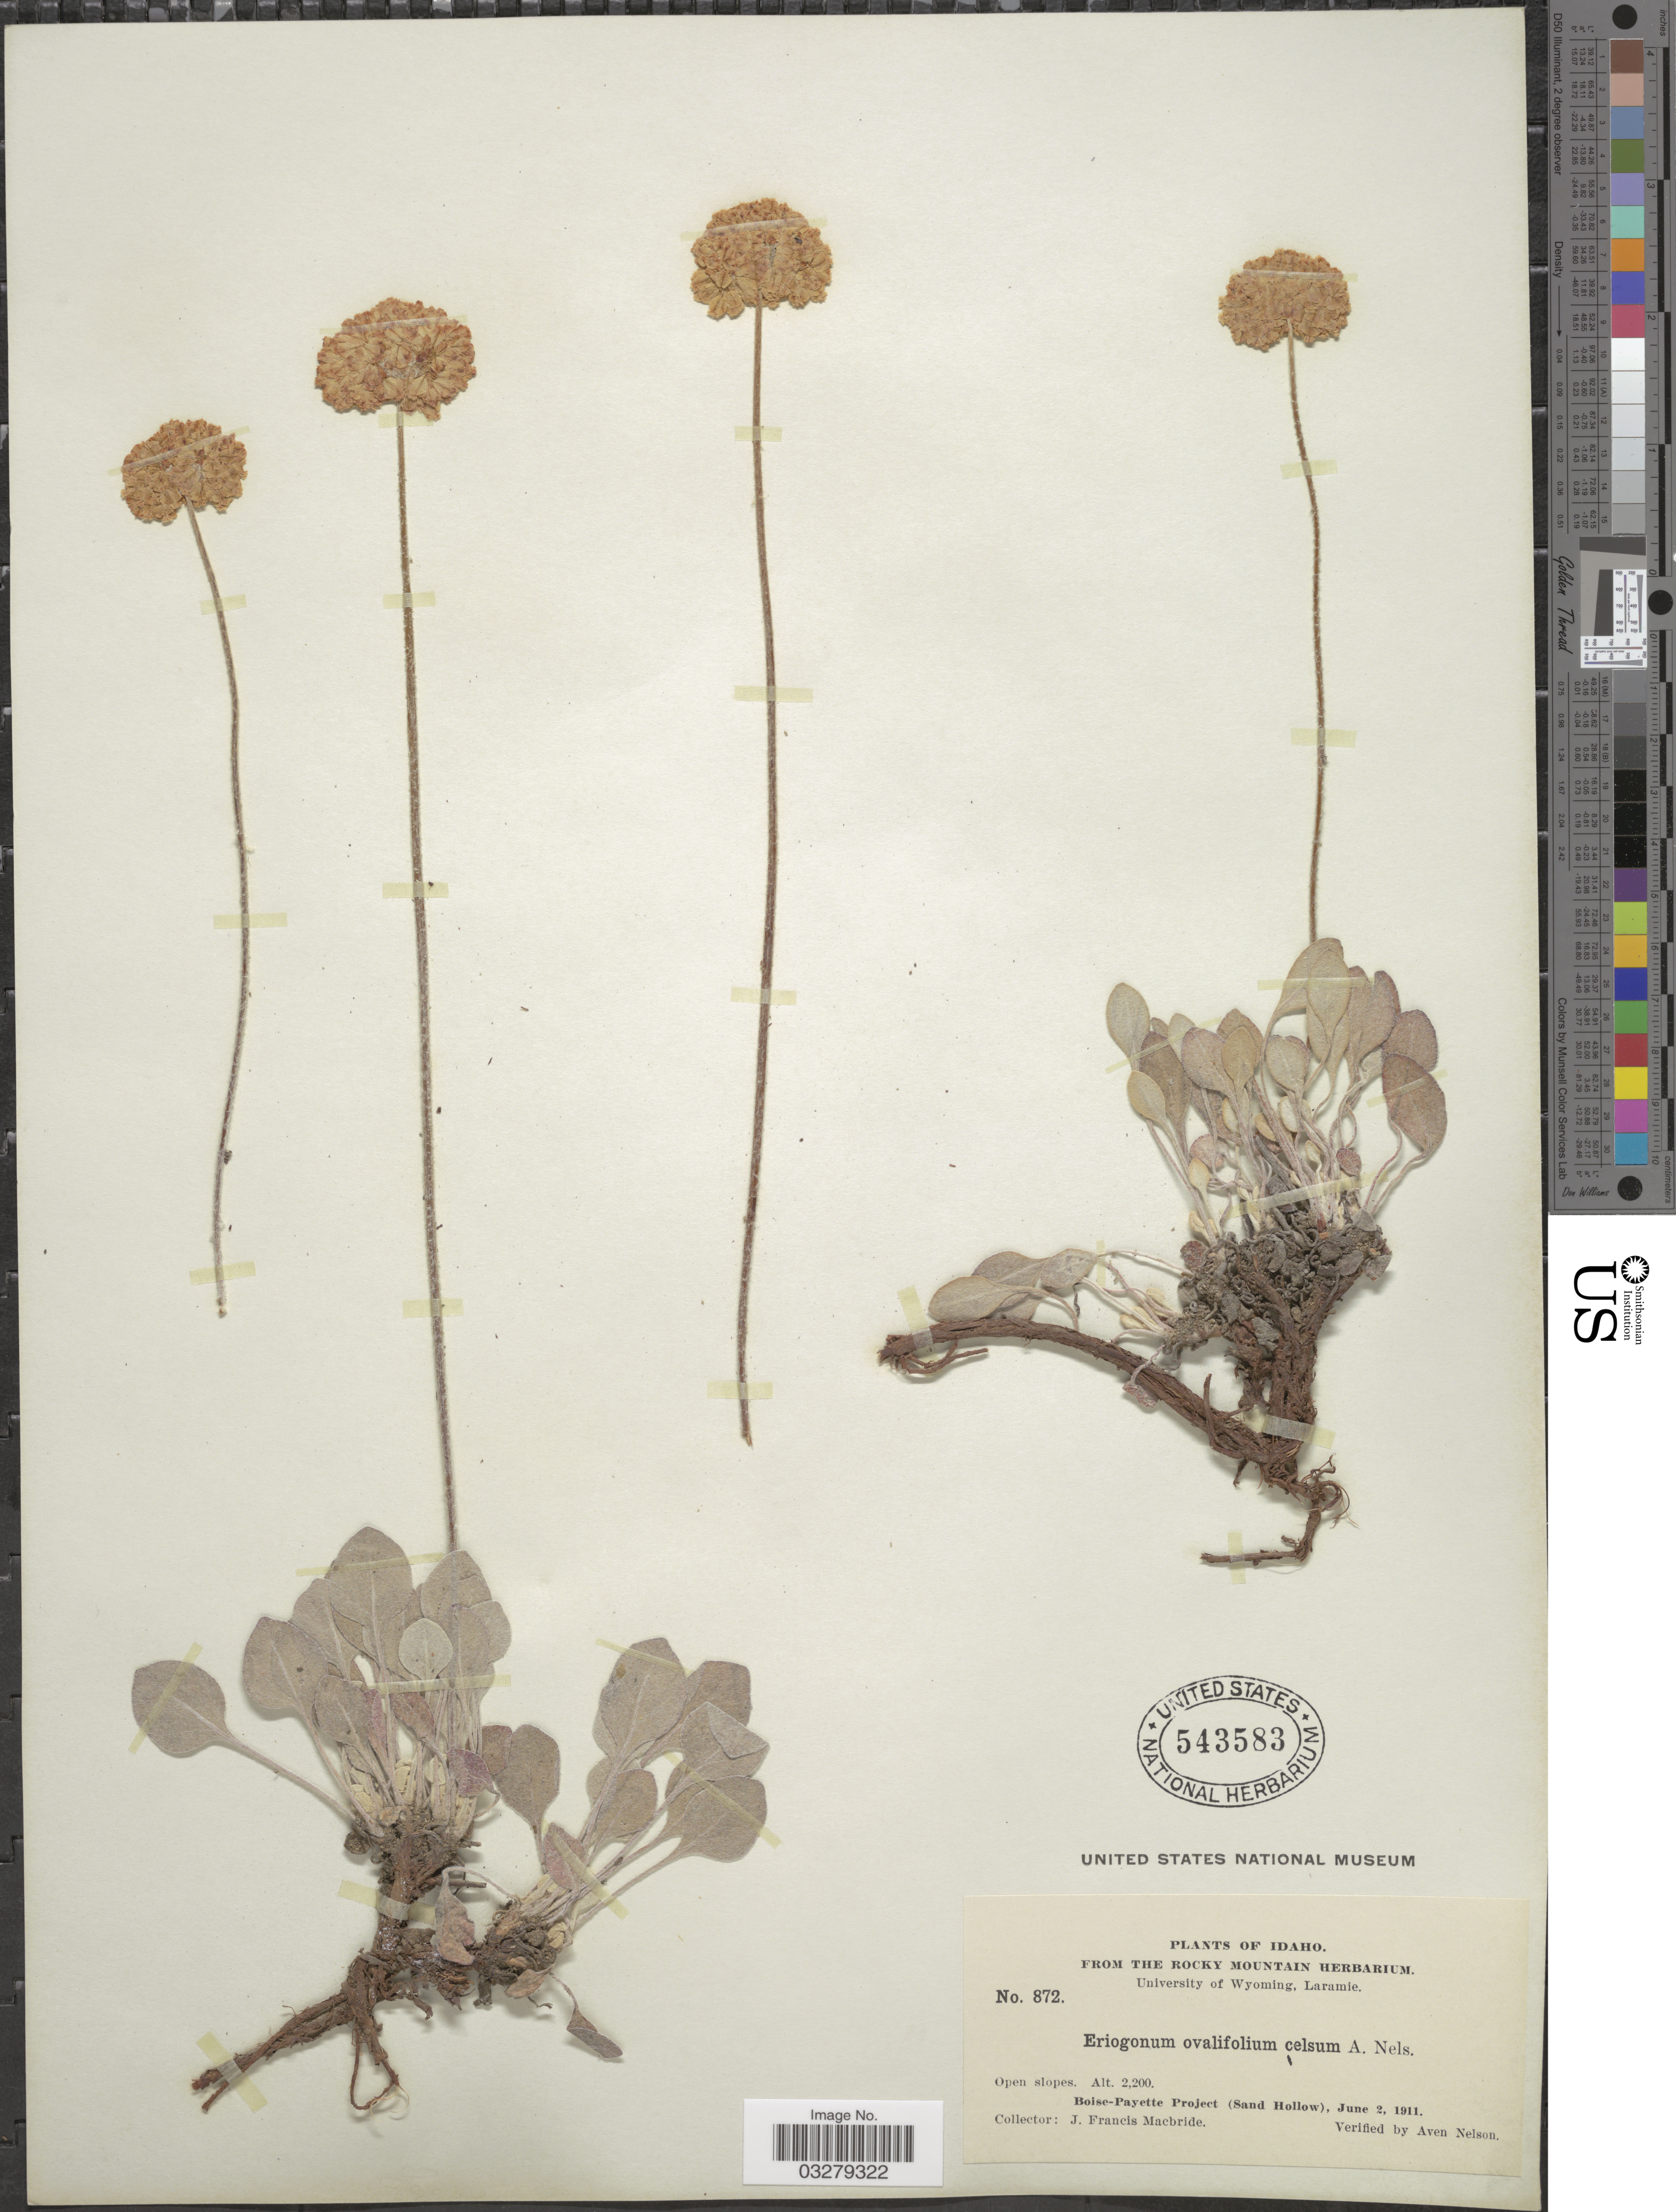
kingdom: Plantae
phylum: Tracheophyta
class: Magnoliopsida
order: Caryophyllales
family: Polygonaceae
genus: Eriogonum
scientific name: Eriogonum ovalifolium var. celsum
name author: A. Nelson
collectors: J. F. Macbride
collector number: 872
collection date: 1911-06-02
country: United States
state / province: Idaho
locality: Boise-Payette Project (Sand Hollow).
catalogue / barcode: US 543583